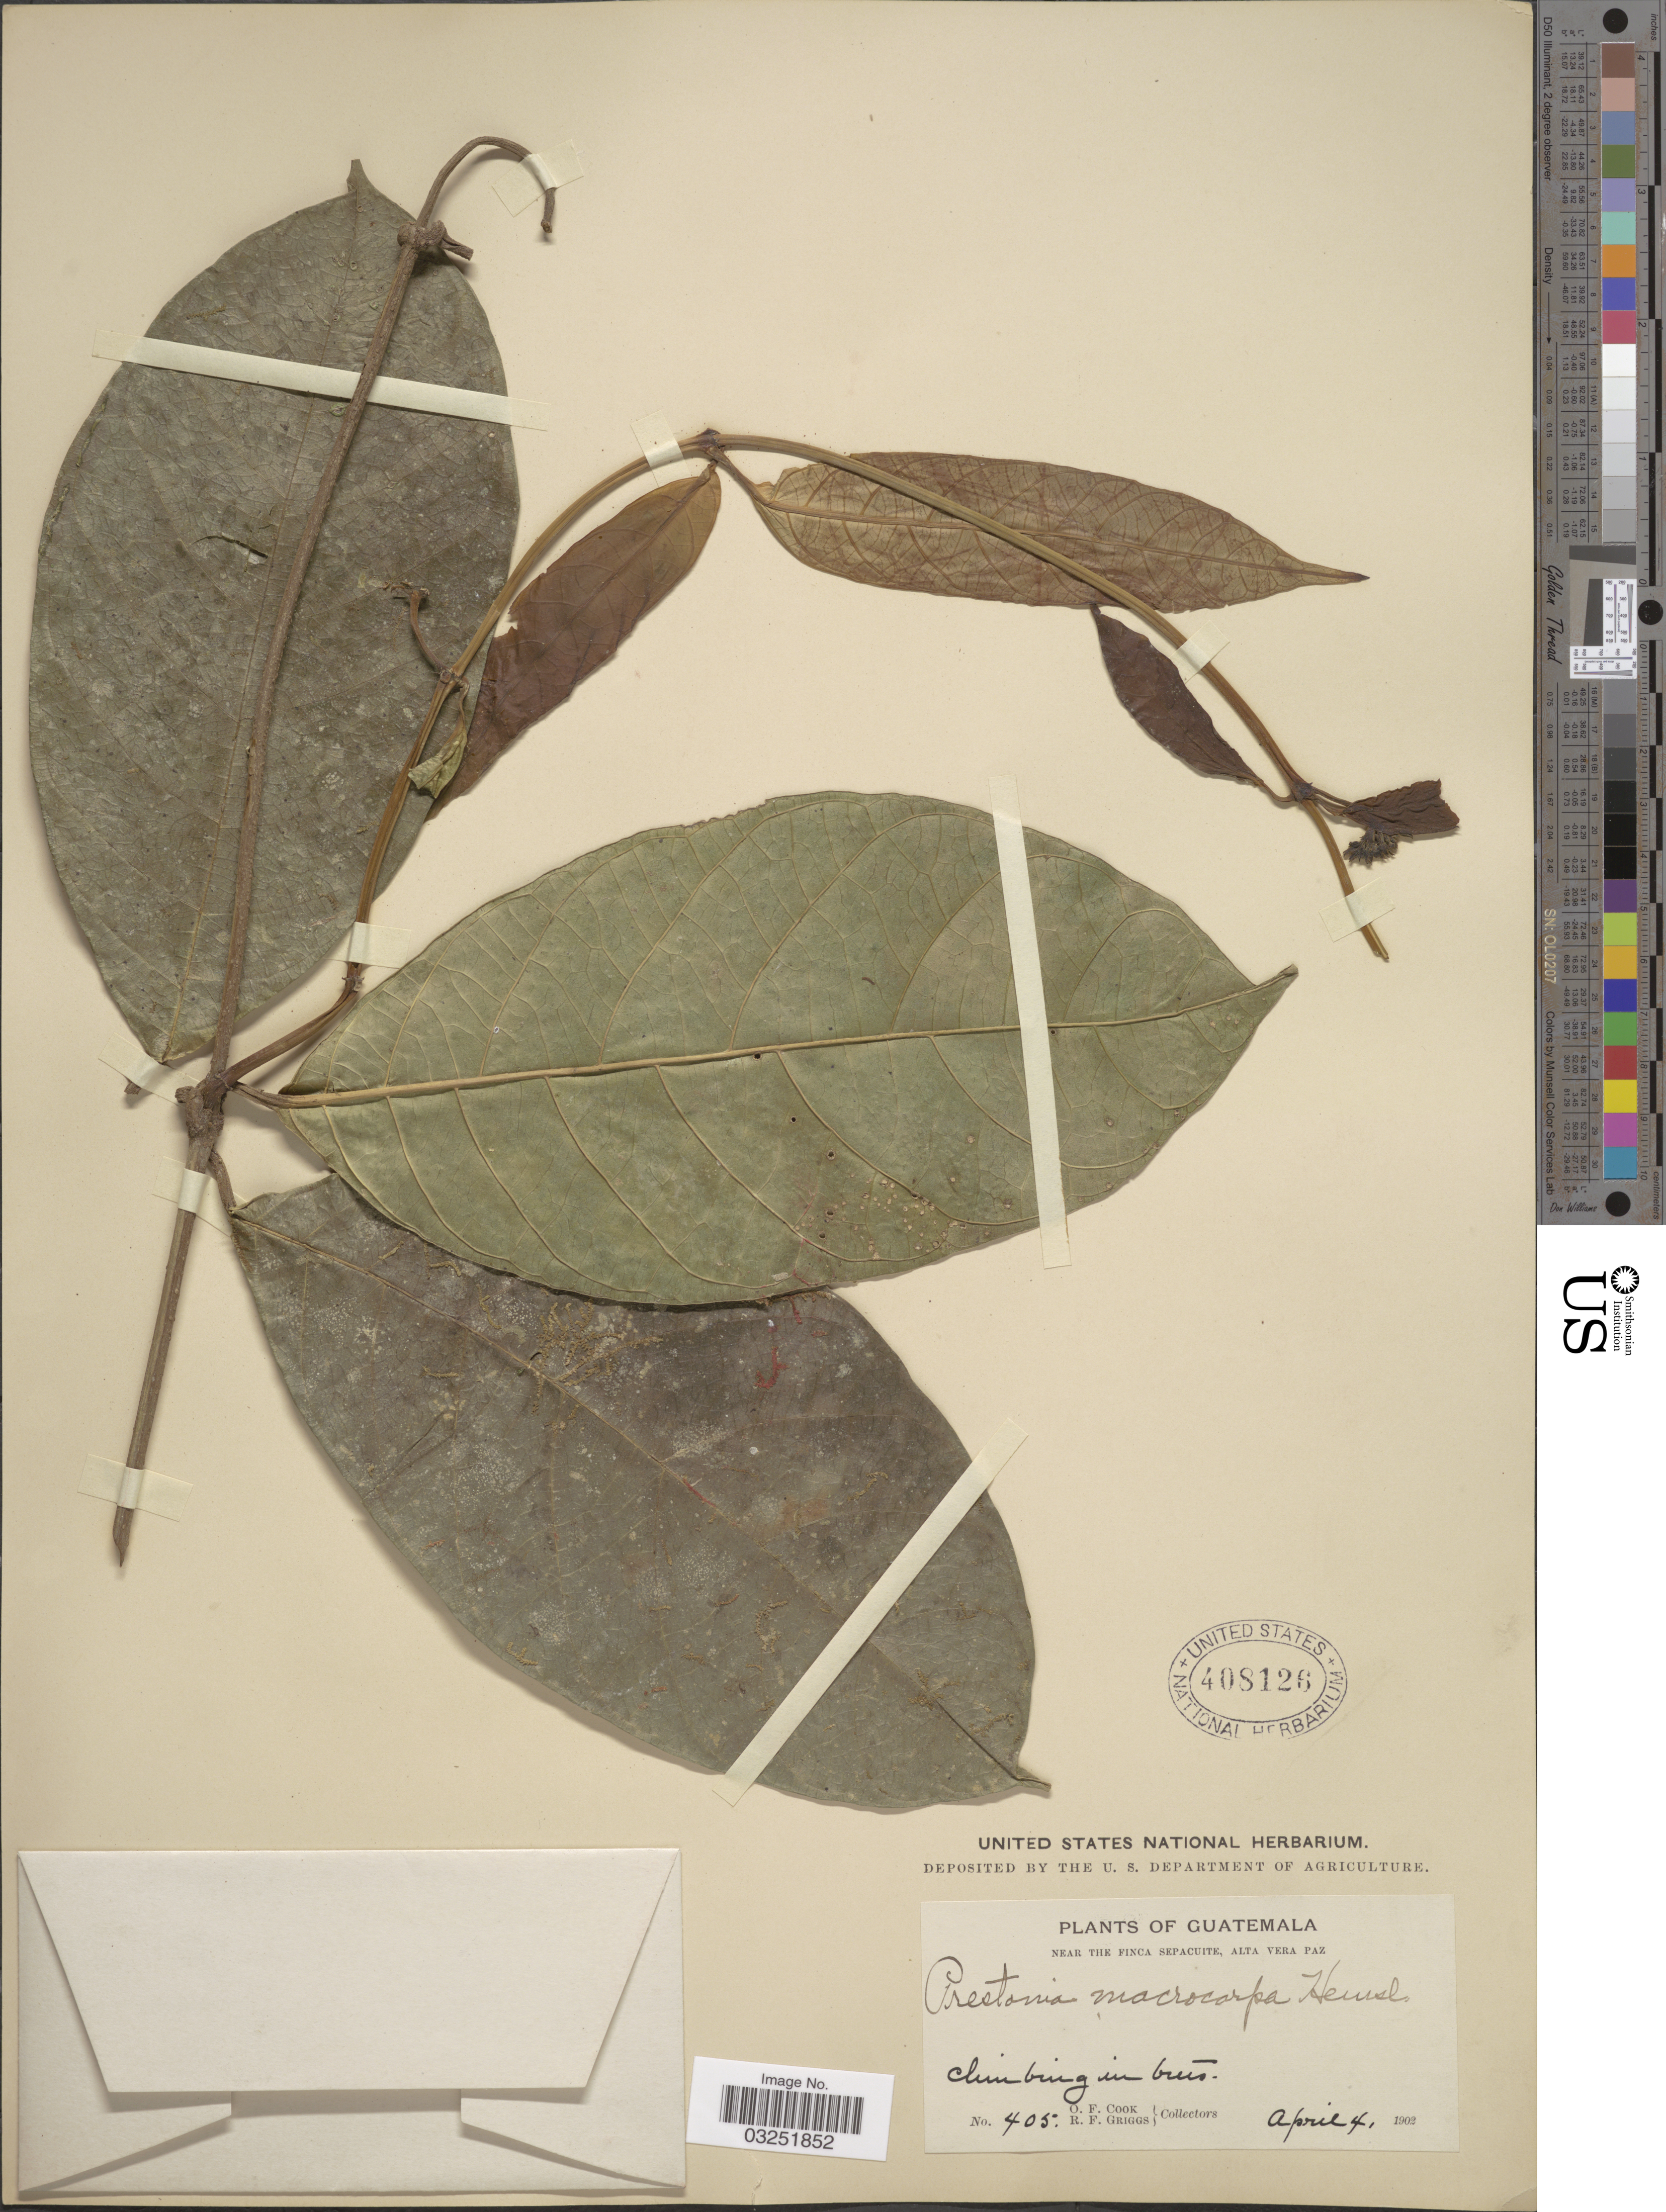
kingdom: Plantae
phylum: Tracheophyta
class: Magnoliopsida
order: Gentianales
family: Apocynaceae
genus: Prestonia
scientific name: Prestonia portobellensis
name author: (Beurl.) Woodson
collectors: O. F. Cook & R. F. Griggs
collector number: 405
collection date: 1902-04-04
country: Guatemala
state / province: Alta Verapaz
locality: Near the Finca Sepacuite.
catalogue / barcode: US 408126